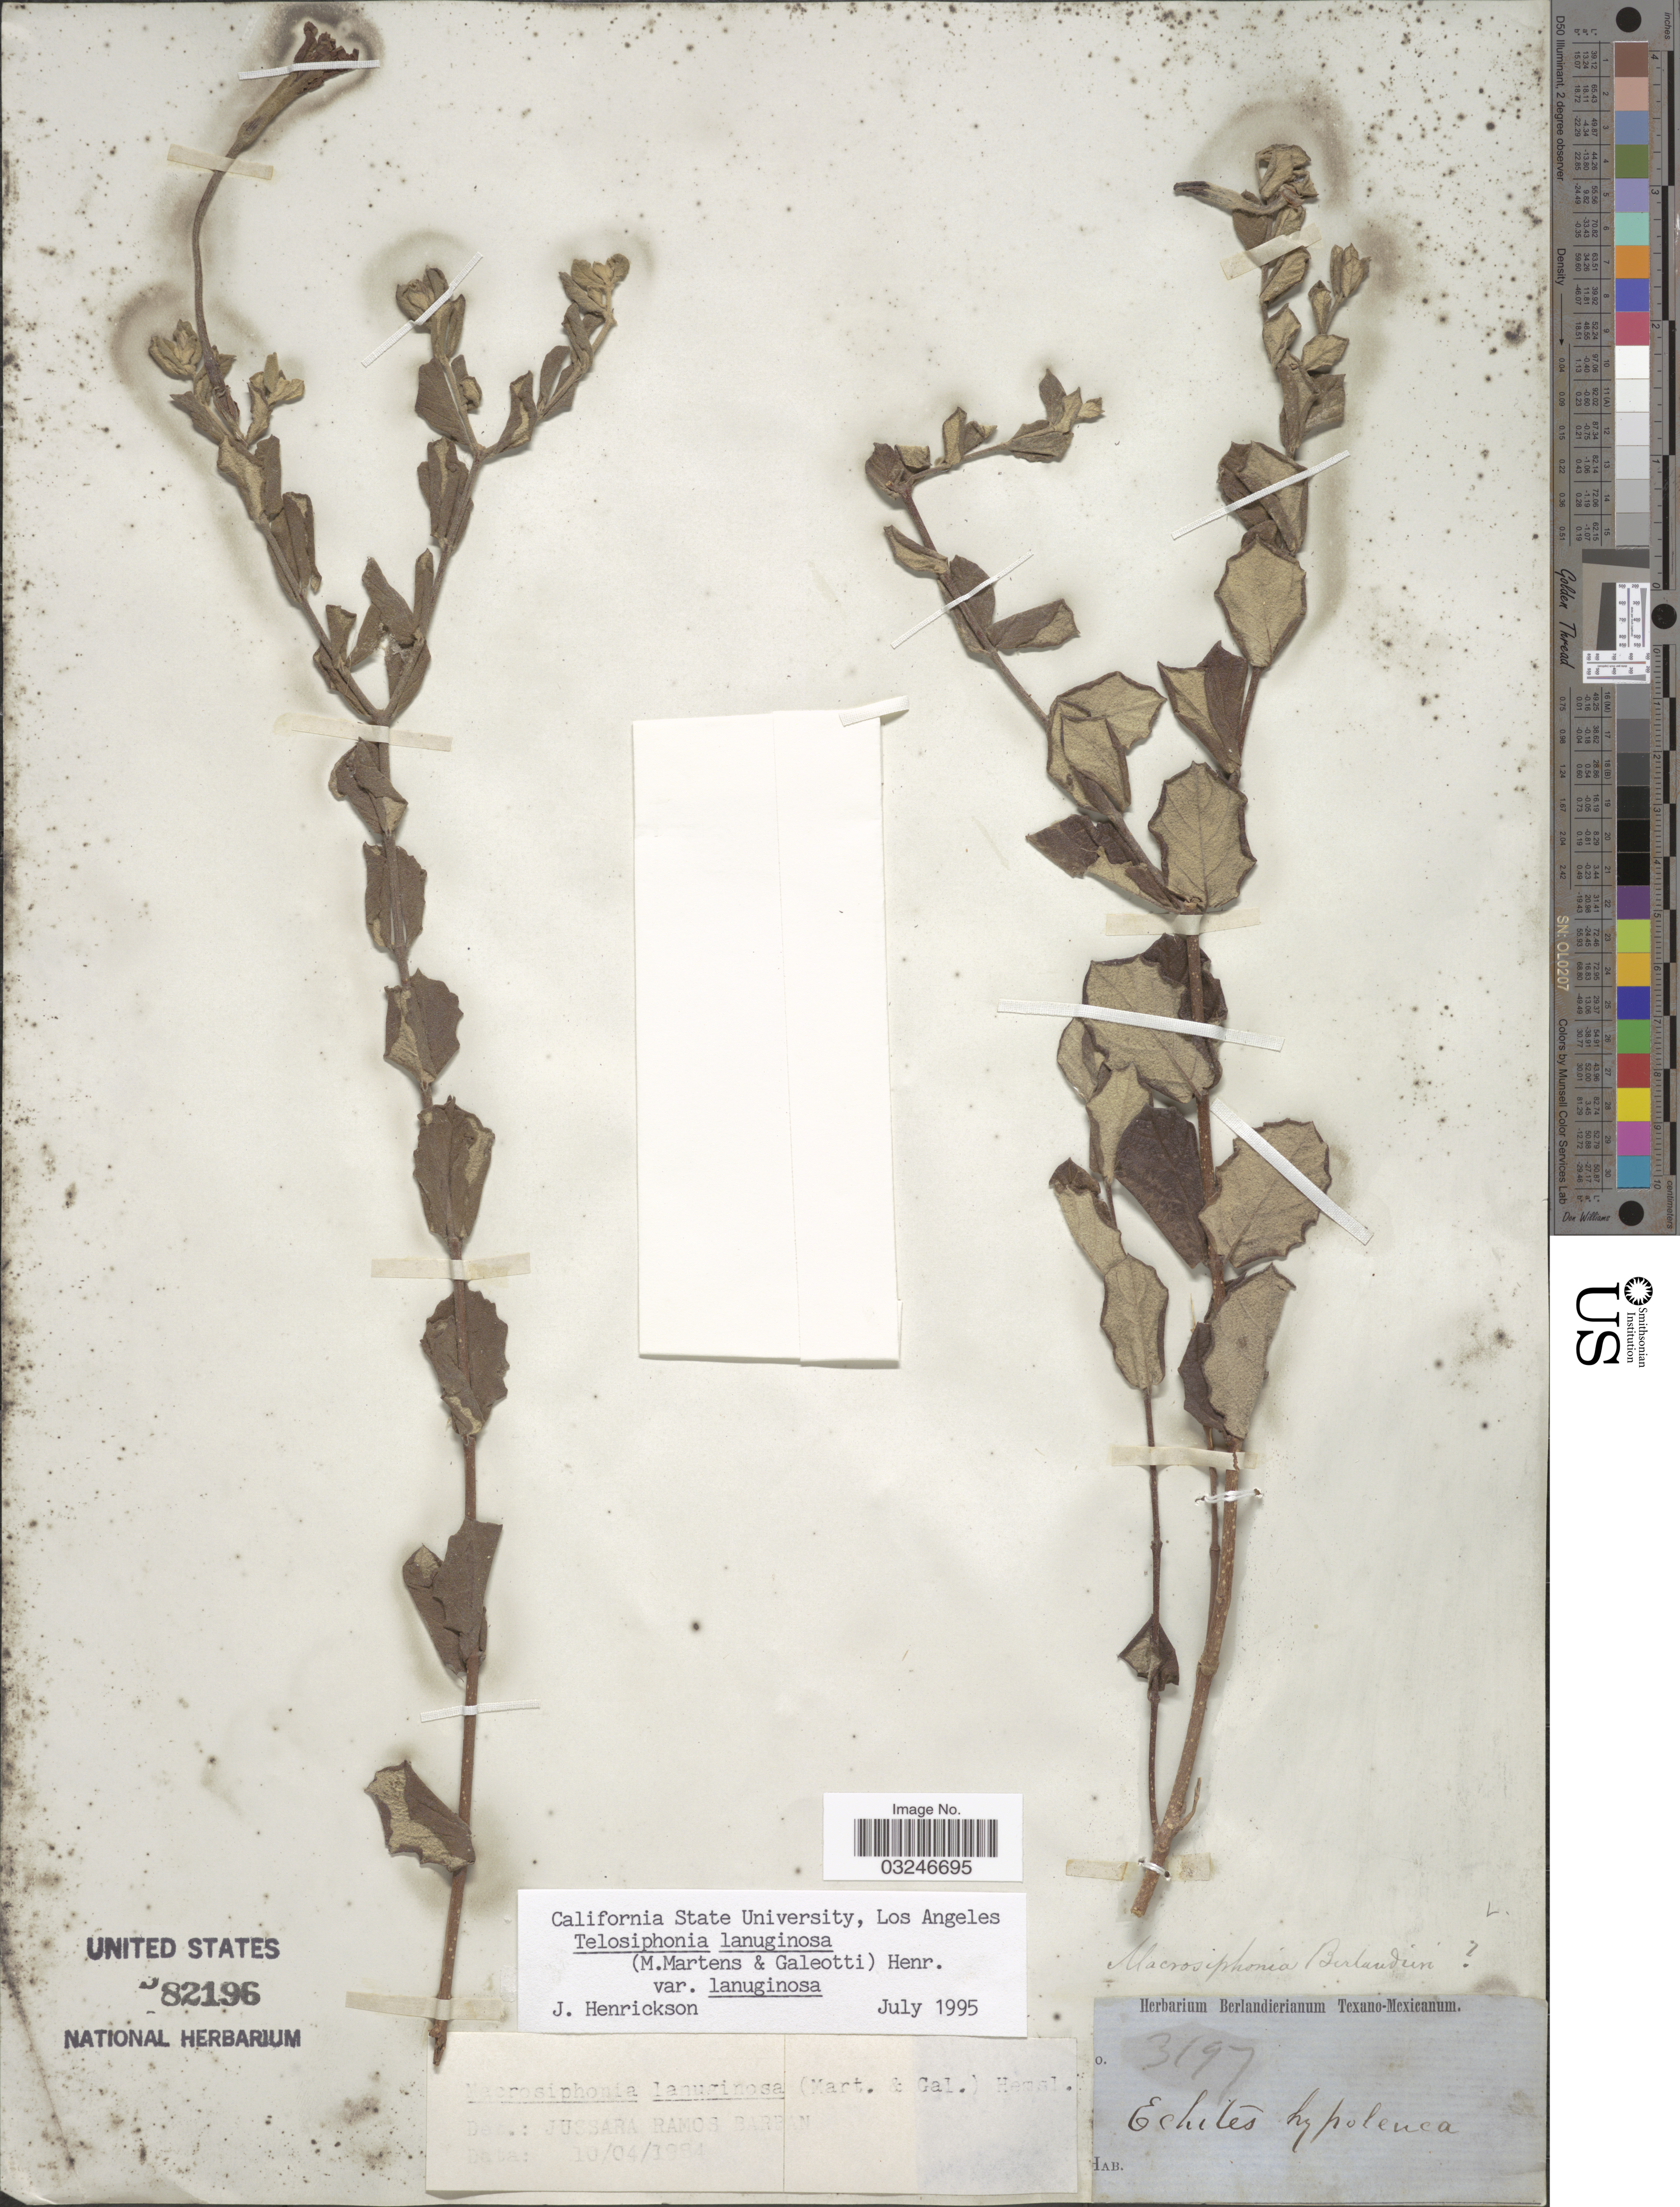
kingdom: Plantae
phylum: Tracheophyta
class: Magnoliopsida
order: Gentianales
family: Apocynaceae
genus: Telosiphonia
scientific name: Telosiphonia lanuginosa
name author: (M. Martens & Galeotti) Henrickson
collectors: ex Herb. Berlandierianum Texano-Mexicanum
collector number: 3197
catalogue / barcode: US 82196